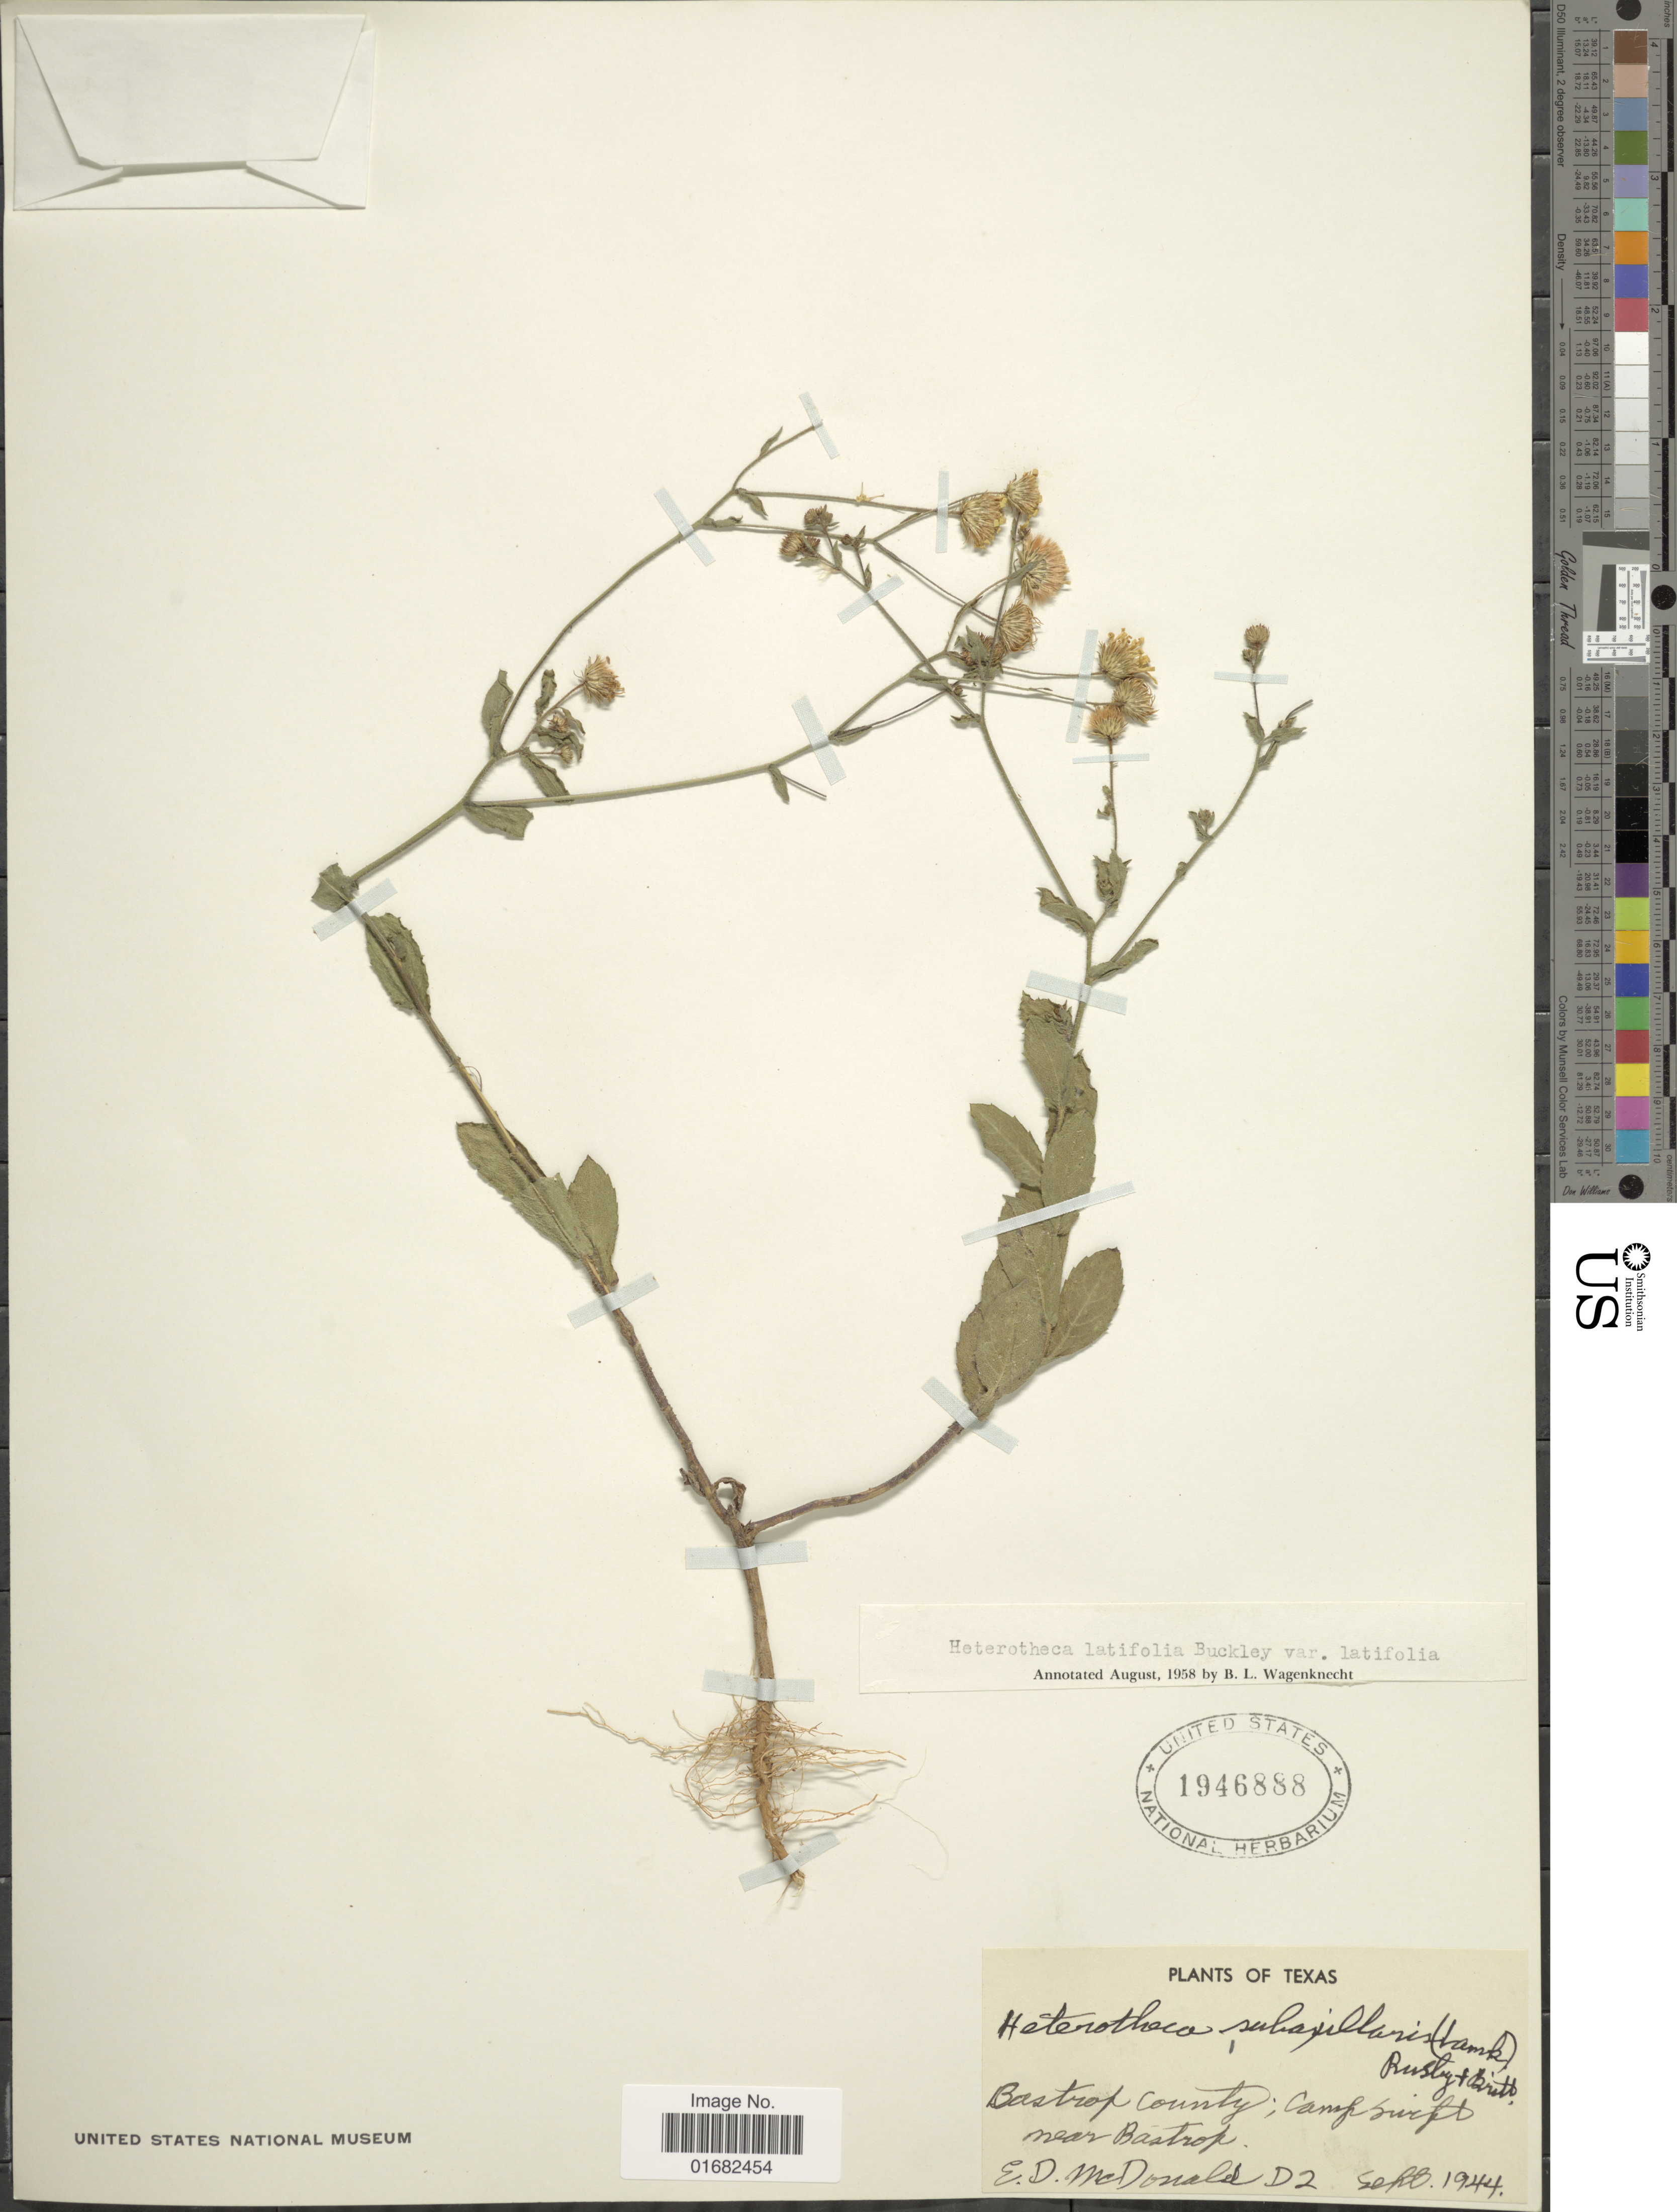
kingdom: Plantae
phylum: Tracheophyta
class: Magnoliopsida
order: Asterales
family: Asteraceae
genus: Heterotheca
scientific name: Heterotheca latifolia var. latifolia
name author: Buckley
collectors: E. D. McDonald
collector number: D2?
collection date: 1944-09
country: United States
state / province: Texas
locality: Bastrop County, Camp Swift near Bastrop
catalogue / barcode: US 1946888